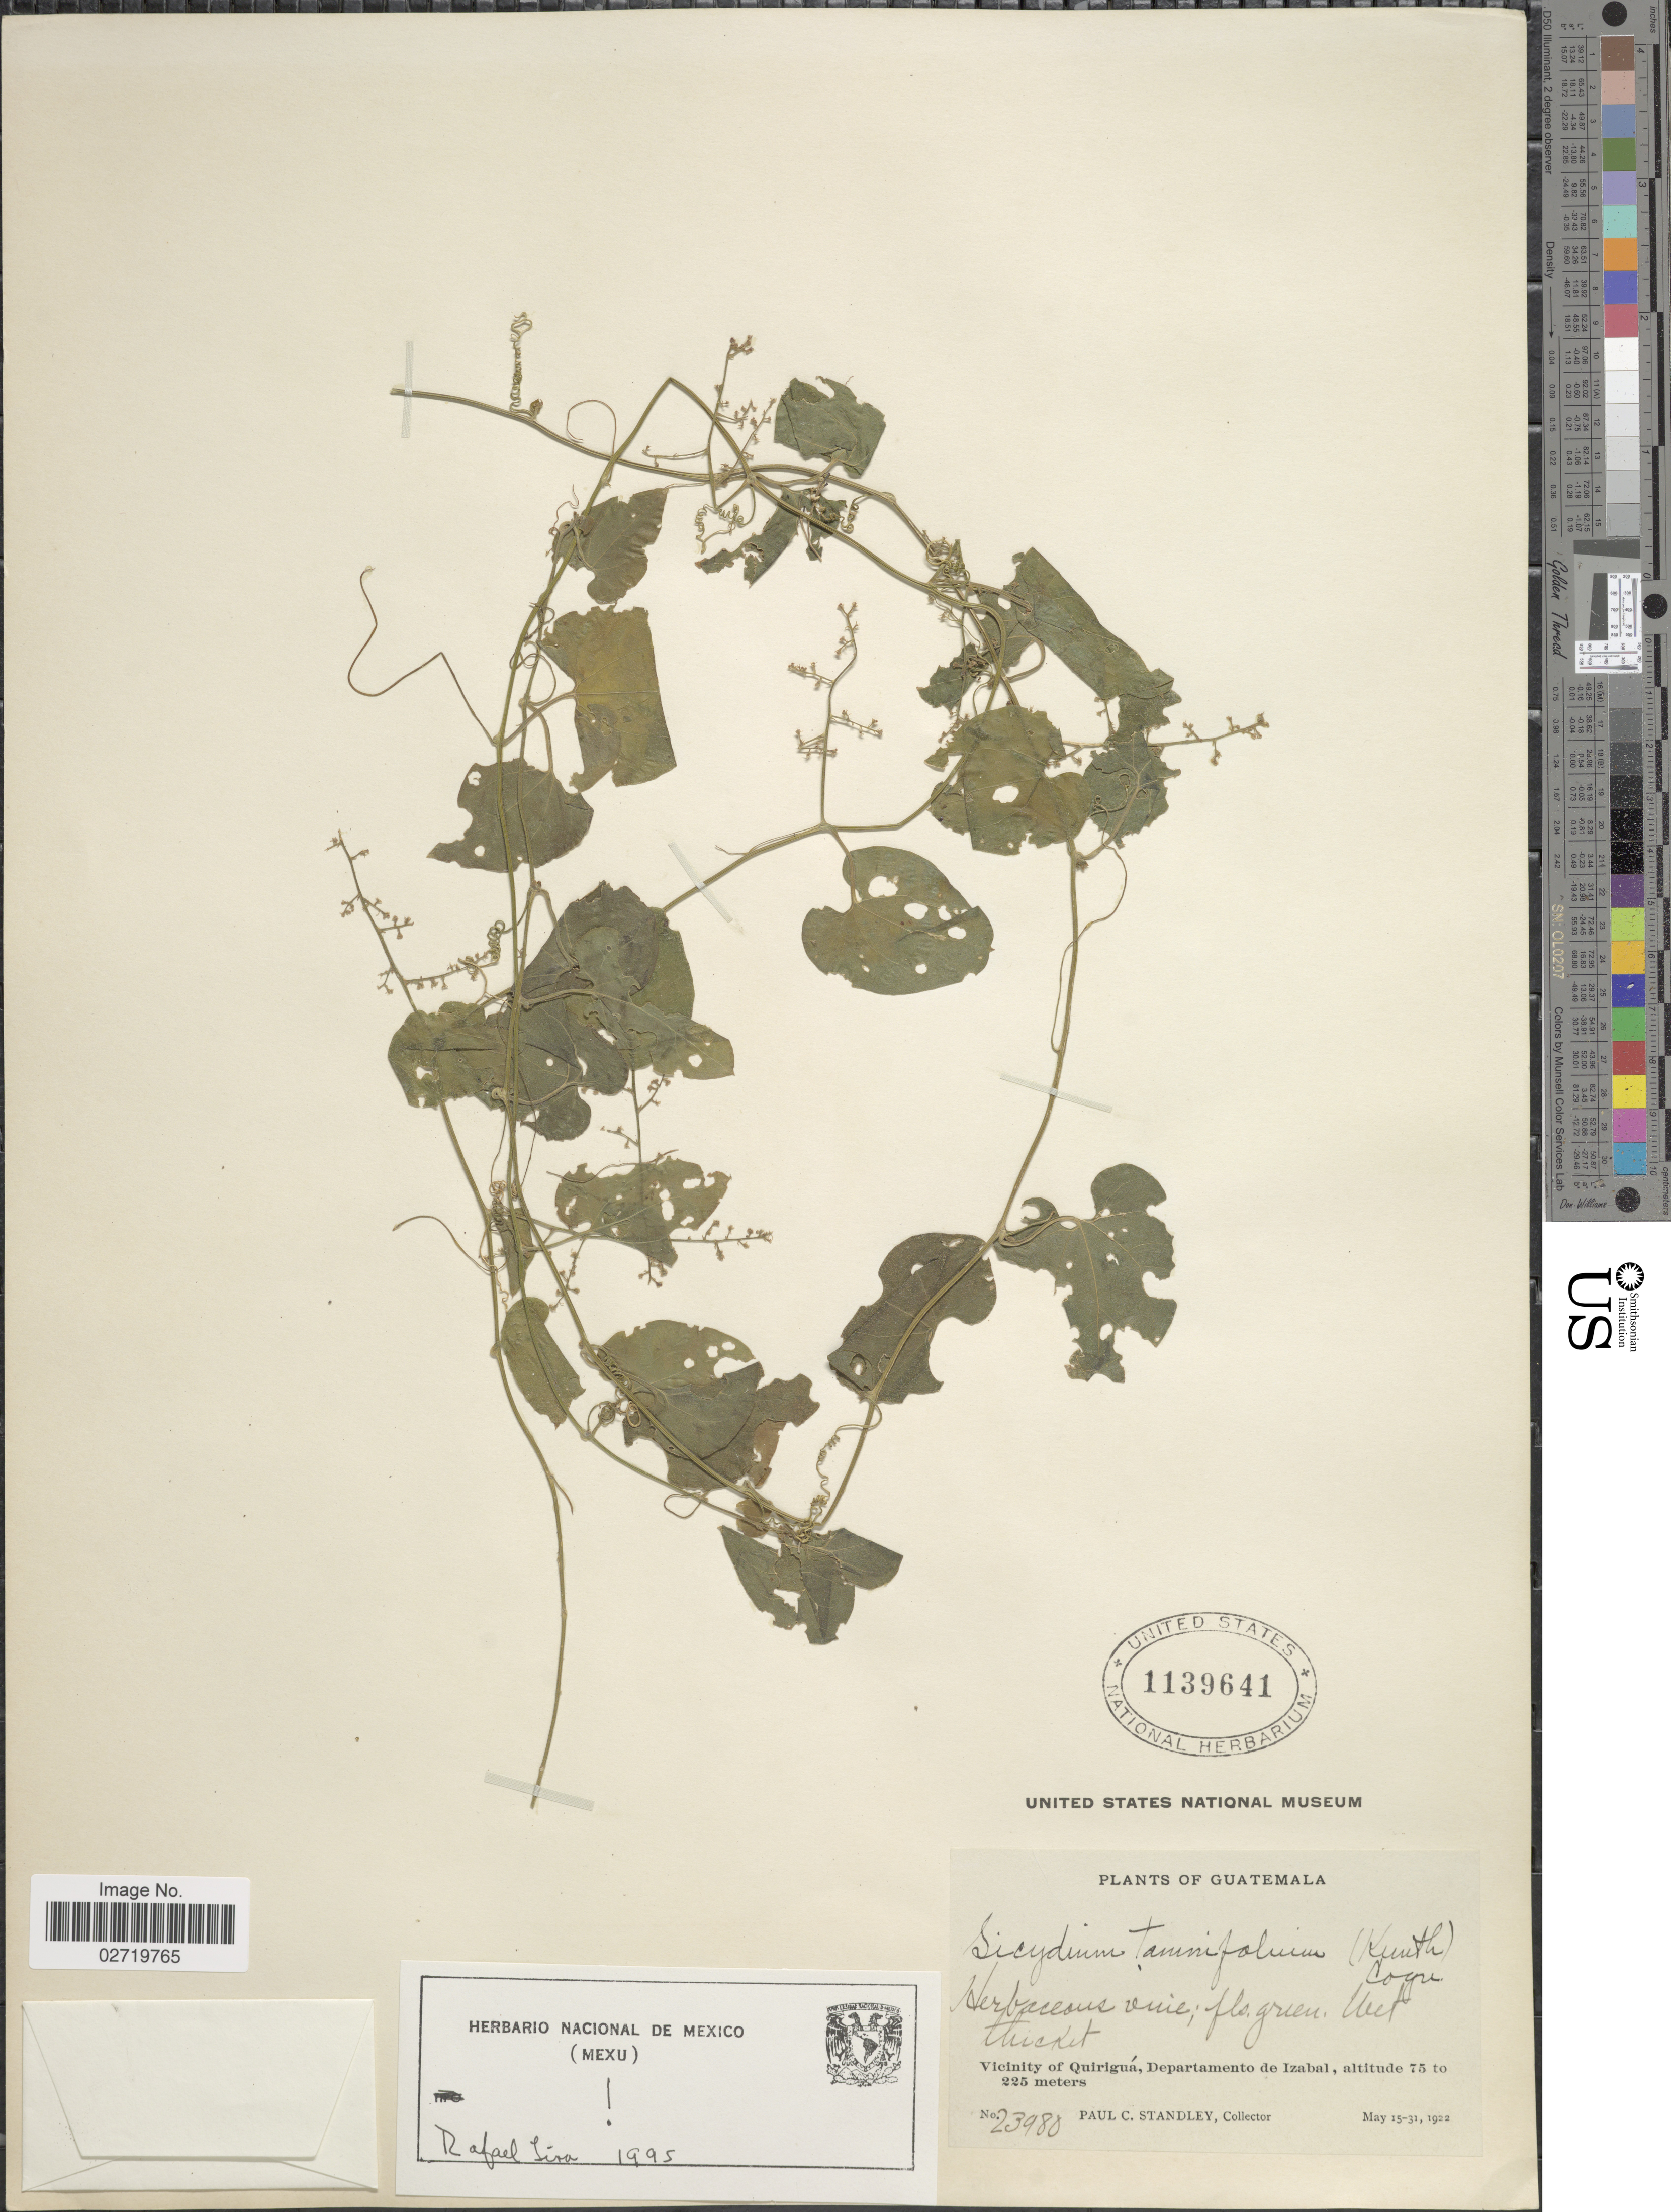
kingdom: Plantae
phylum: Tracheophyta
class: Magnoliopsida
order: Cucurbitales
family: Cucurbitaceae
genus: Sicydium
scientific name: Sicydium tamnifolium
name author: (Kunth) Cogn.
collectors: P. C. Standley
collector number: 23980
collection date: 1922-05-15/1922-05-31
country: Guatemala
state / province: Izabal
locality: Vicinity of Quiriguá, Departamento de Izabal.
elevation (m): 75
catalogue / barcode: US 1139641